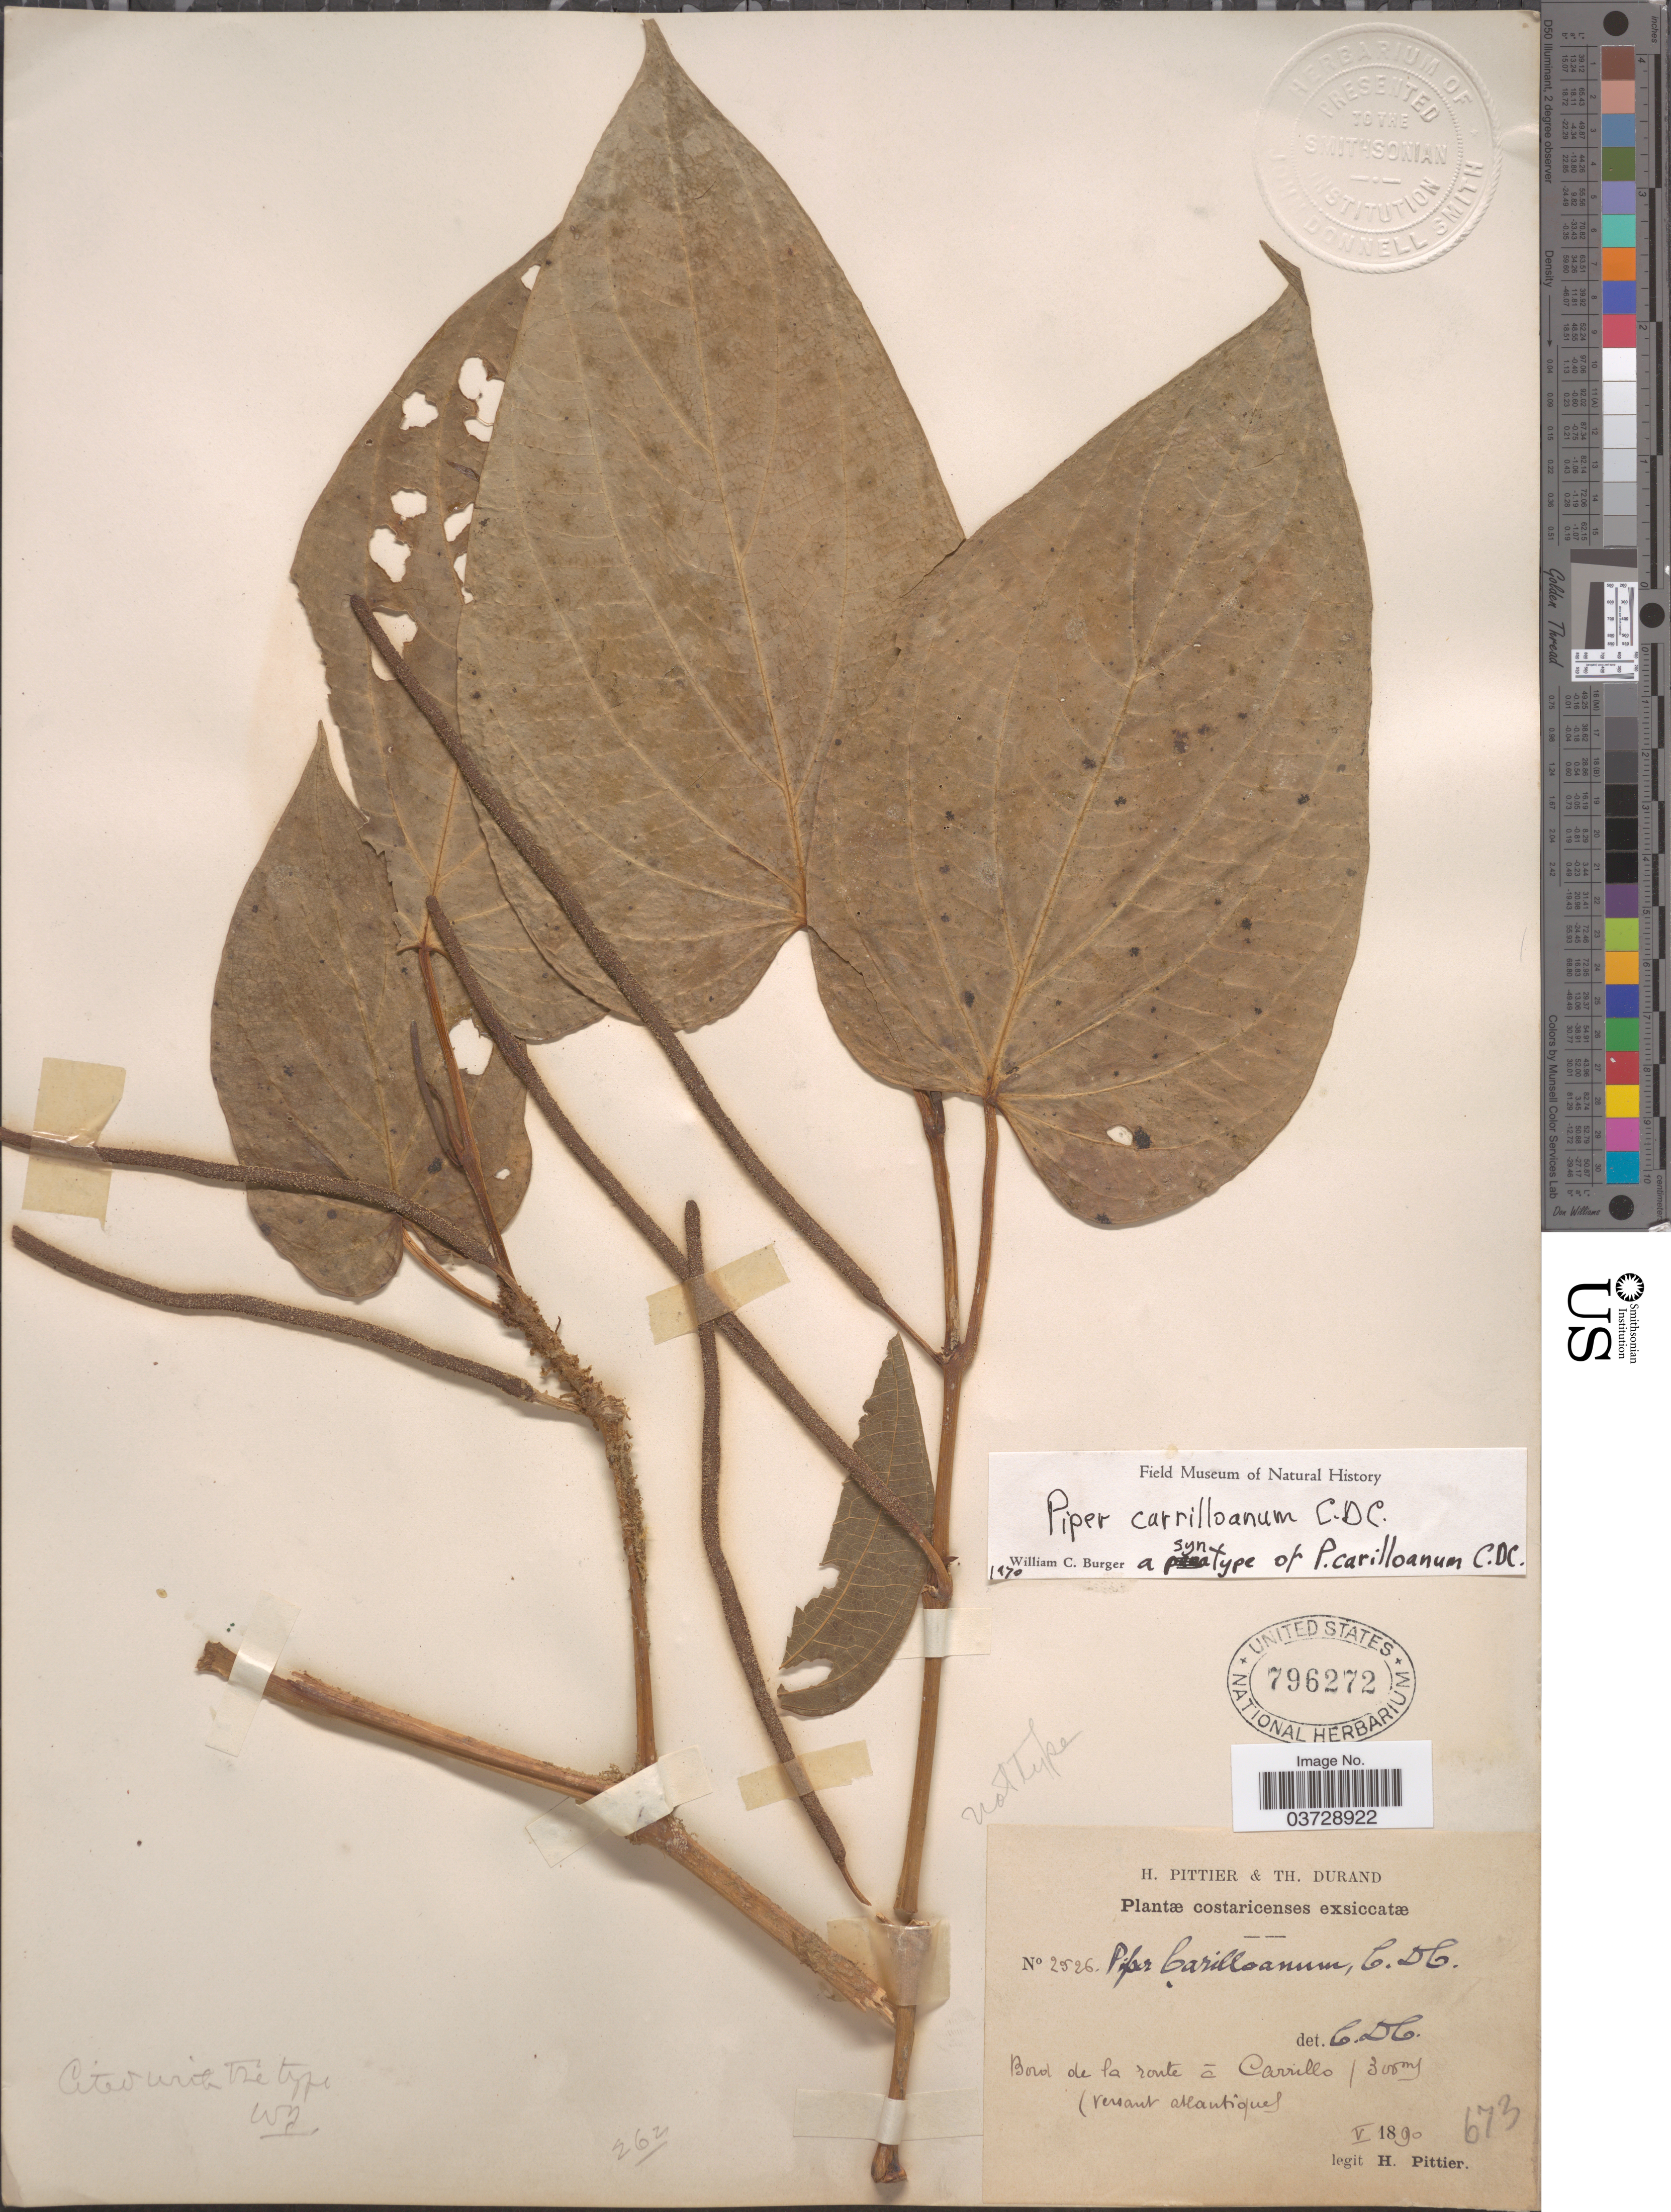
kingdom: Plantae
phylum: Tracheophyta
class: Magnoliopsida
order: Piperales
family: Piperaceae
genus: Piper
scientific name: Piper carrilloanum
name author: C. DC.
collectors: H. F. Pittier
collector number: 2526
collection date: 1890-05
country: Costa Rica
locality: Bord de la route ā Carrillo.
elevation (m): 300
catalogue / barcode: US 796272